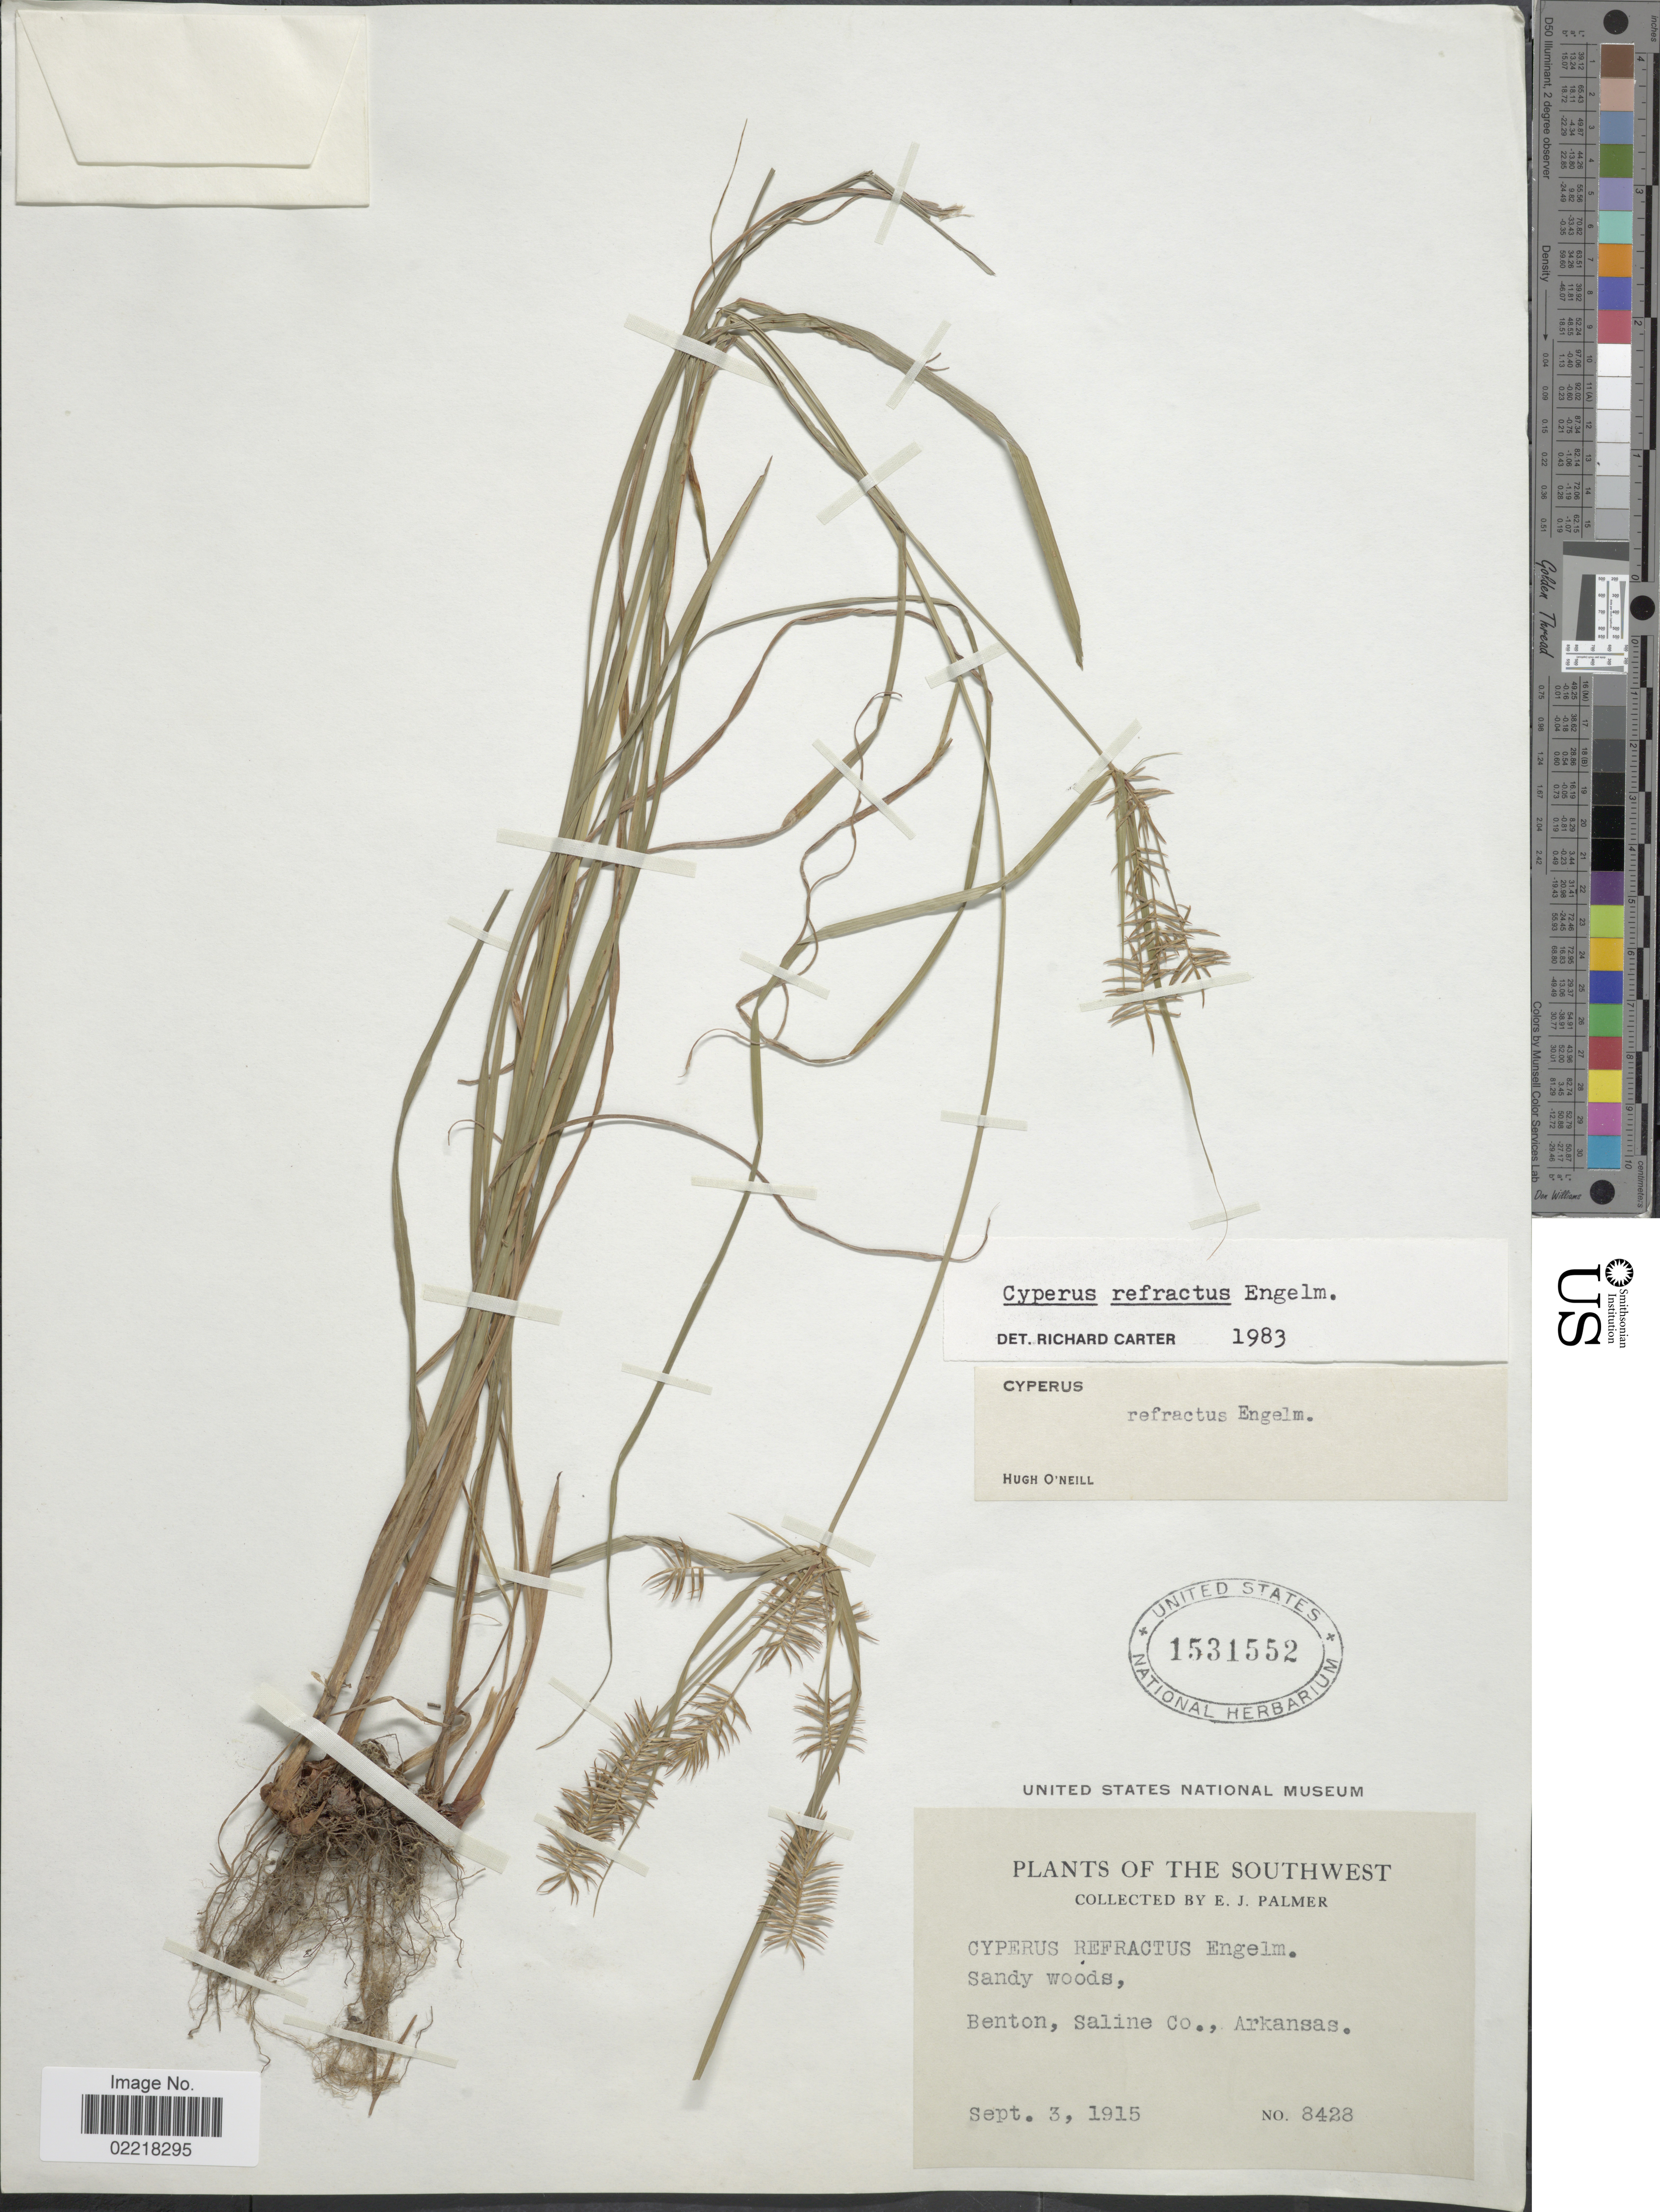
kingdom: Plantae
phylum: Tracheophyta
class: Liliopsida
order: Poales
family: Cyperaceae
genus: Cyperus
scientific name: Cyperus refractus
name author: Engelm. ex Boeckeler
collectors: E. J. Palmer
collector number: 8428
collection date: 1915-09-03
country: United States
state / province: Arkansas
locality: The Southwest, Benton, Saline Co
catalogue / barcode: US 1531552